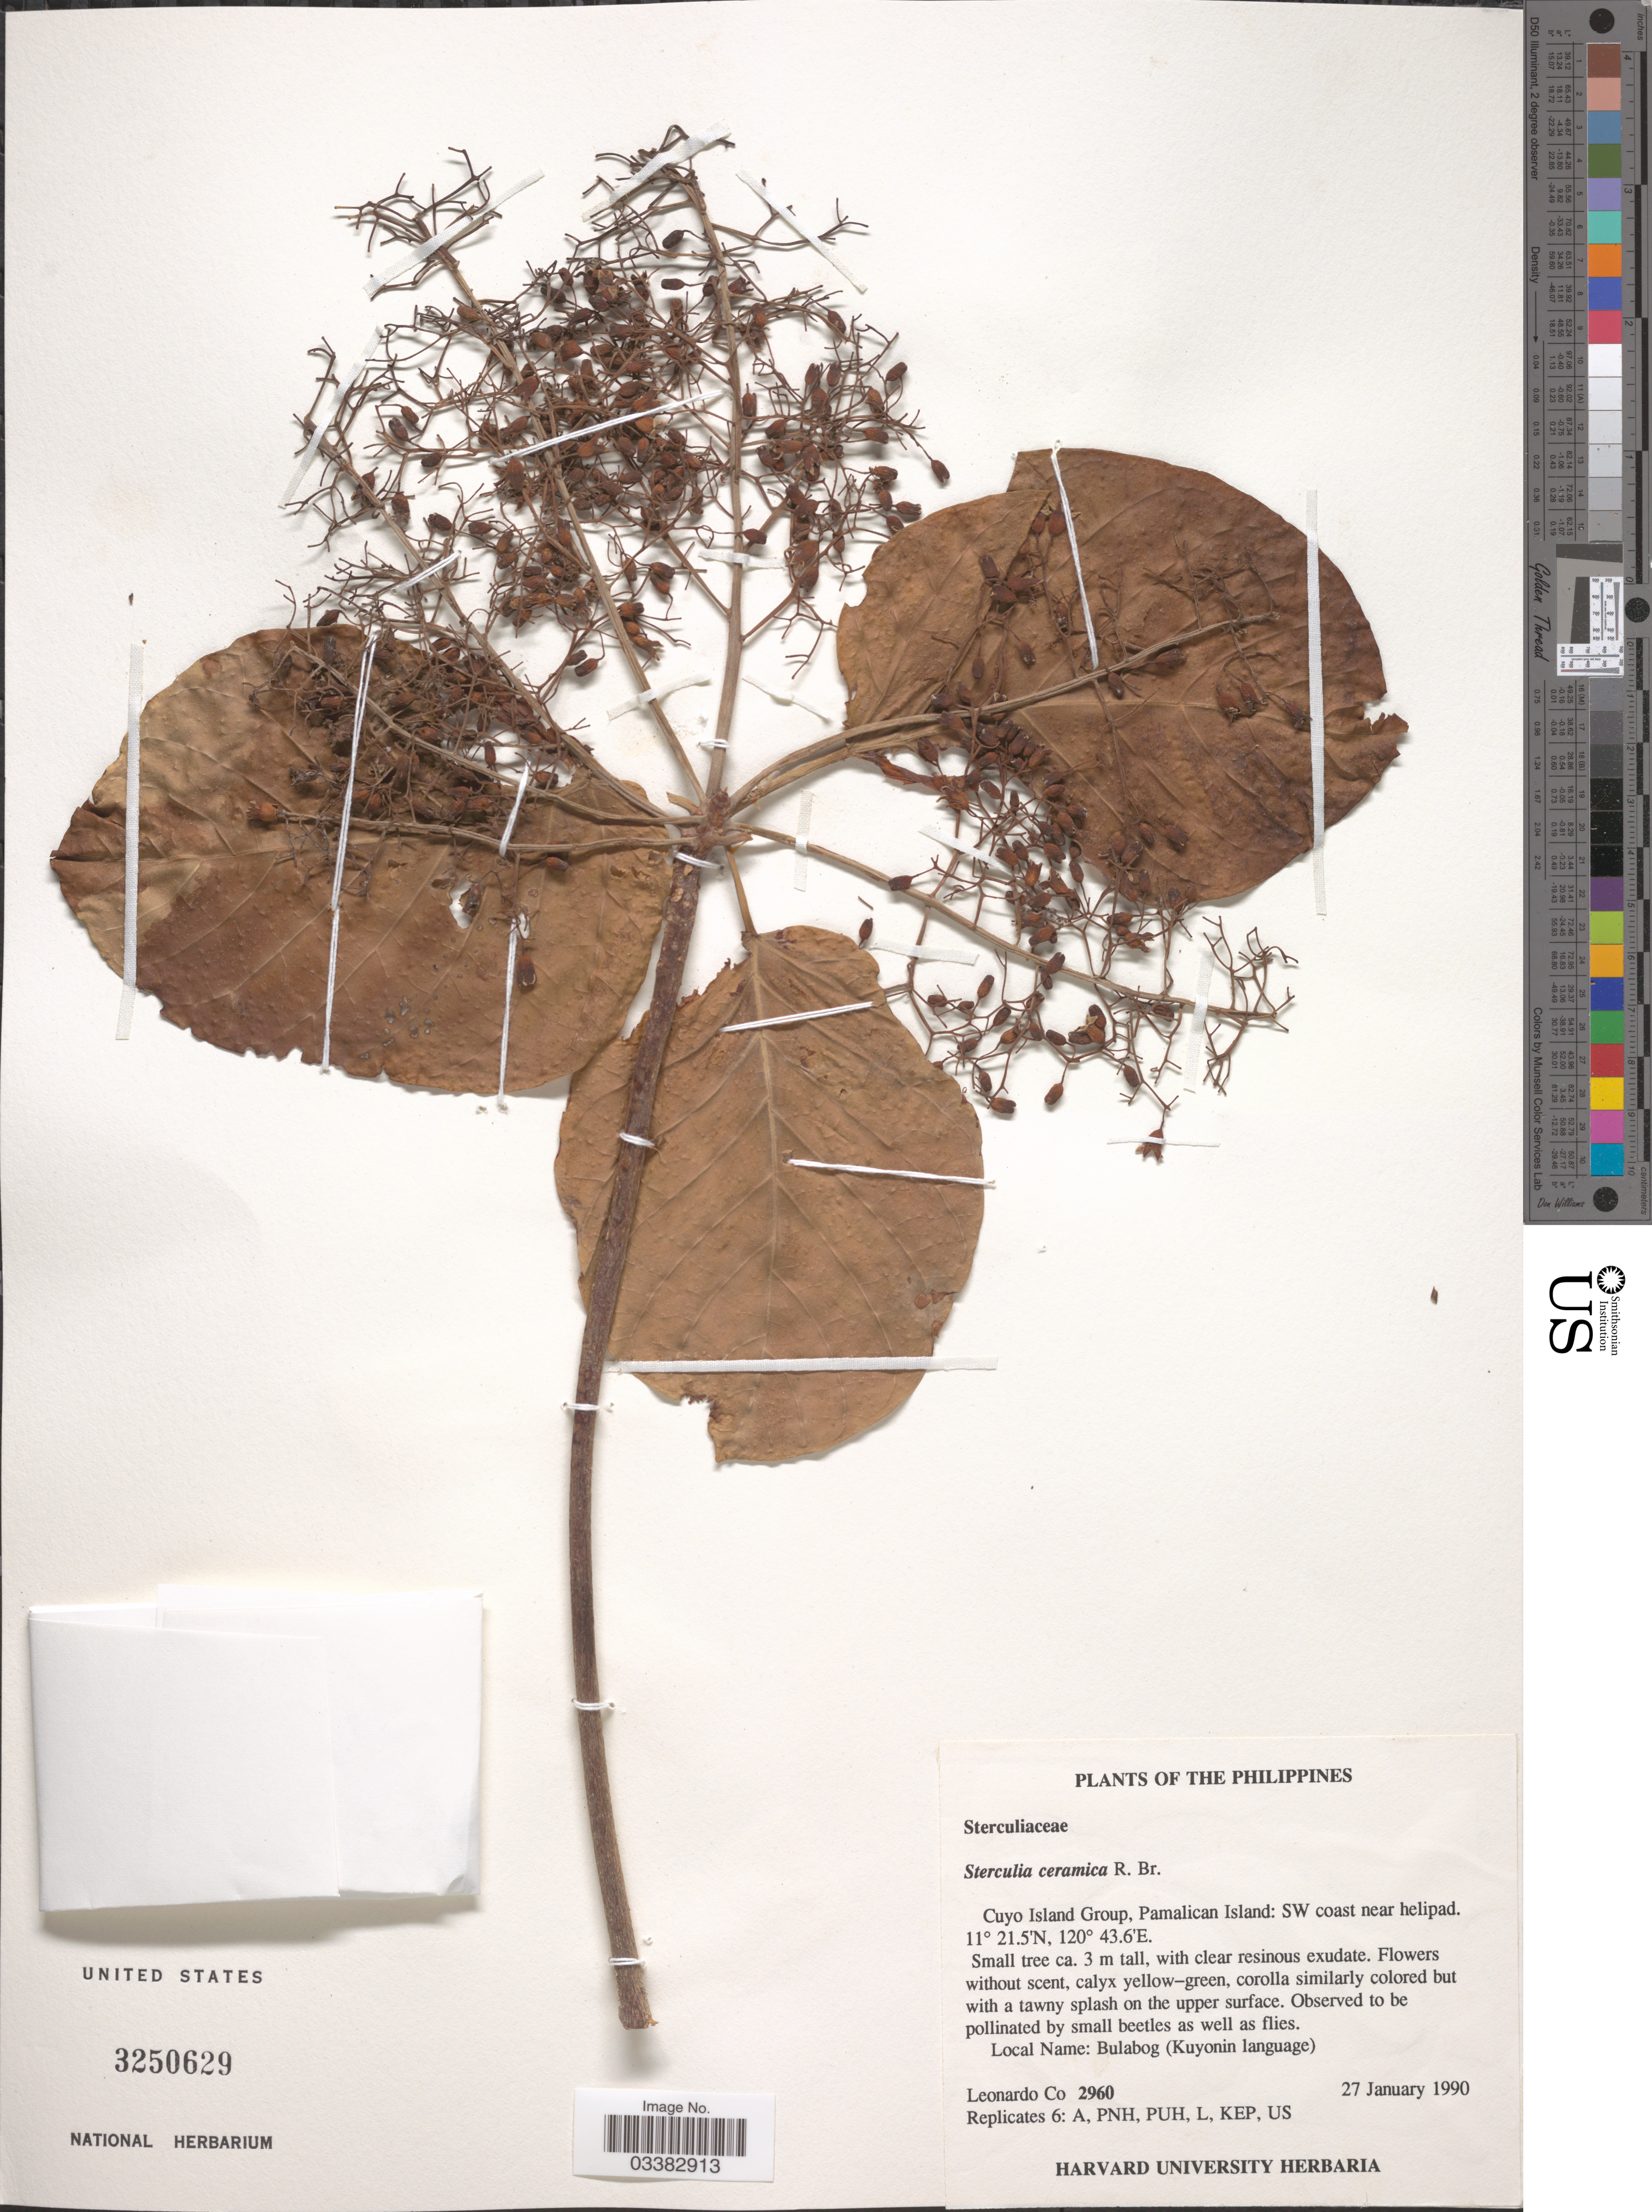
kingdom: Plantae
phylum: Tracheophyta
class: Magnoliopsida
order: Malvales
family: Malvaceae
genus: Sterculia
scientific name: Sterculia ceramica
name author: R. Br.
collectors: L. Co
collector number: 2960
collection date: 1990-01-27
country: Philippines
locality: Cuyo Island Group, Pamalican Island: SW coast near helipad.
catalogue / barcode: US 3250629